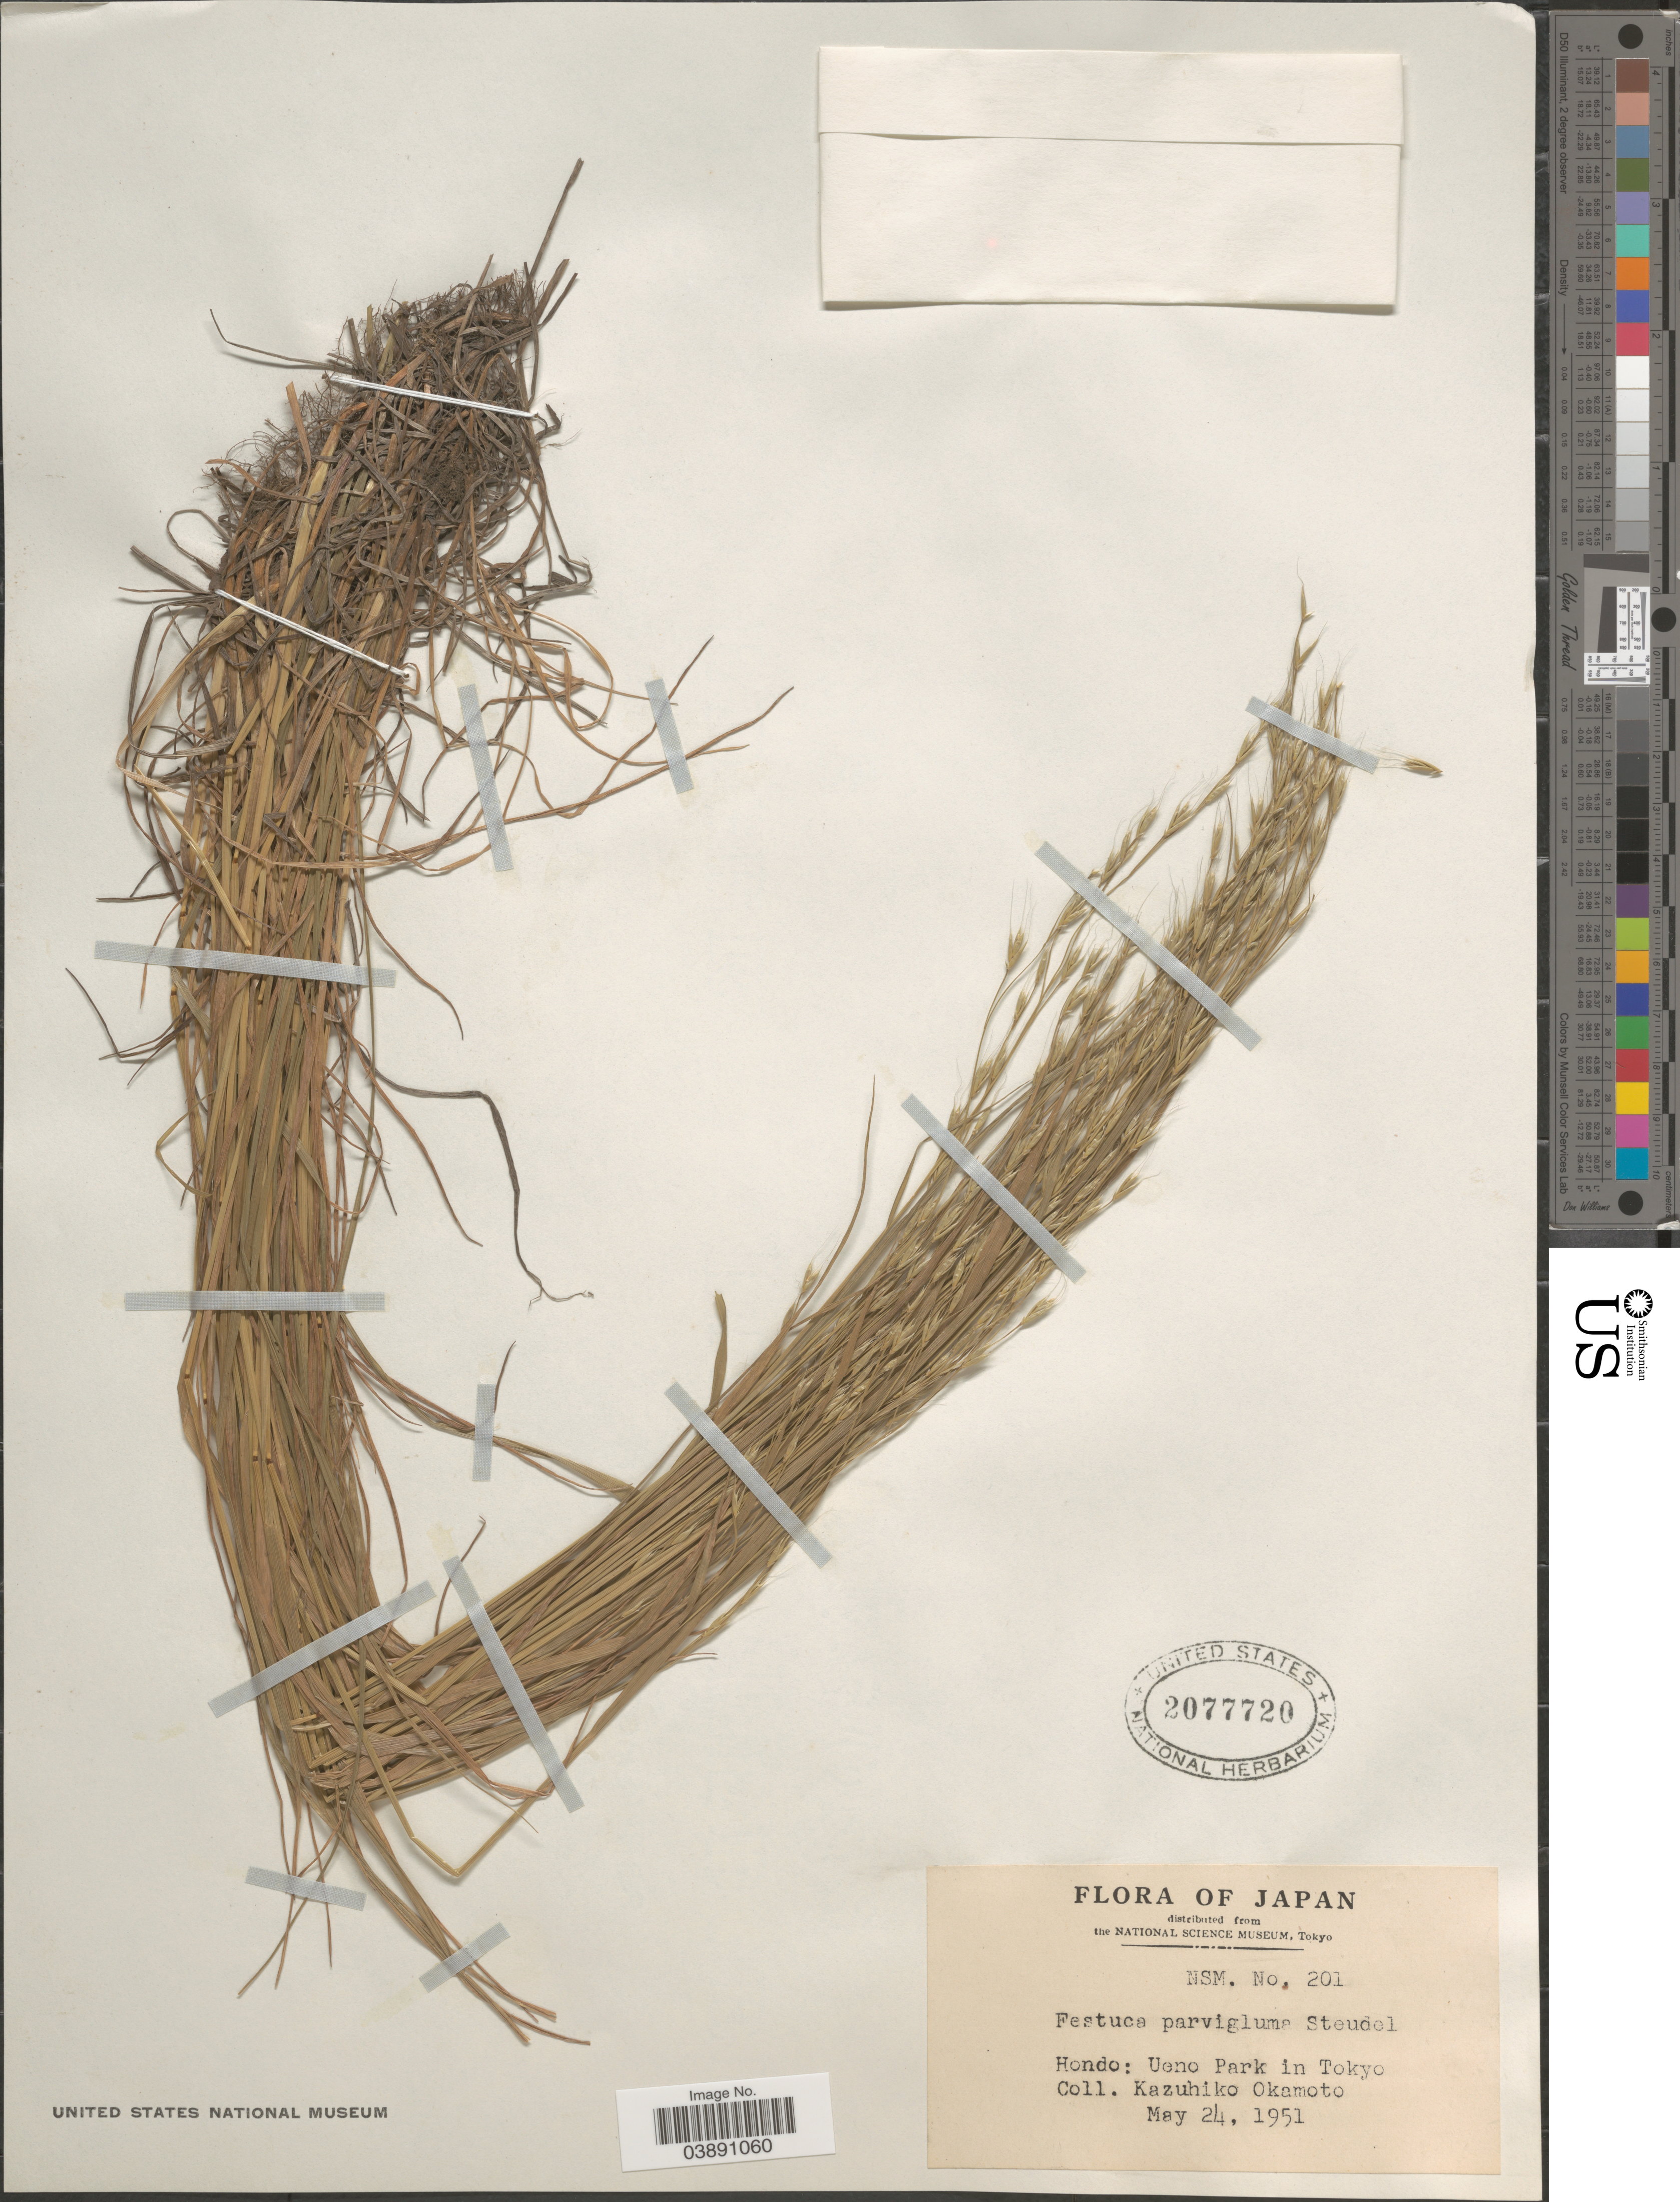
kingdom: Plantae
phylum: Tracheophyta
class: Liliopsida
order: Poales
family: Poaceae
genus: Festuca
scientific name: Festuca parvigluma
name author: Steud.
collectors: K. Okamoto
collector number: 201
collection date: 1951-05-24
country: Japan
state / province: Tokyo, Federal City of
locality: Hondo: Ueno Park in Tokyo.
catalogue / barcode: US 2077720